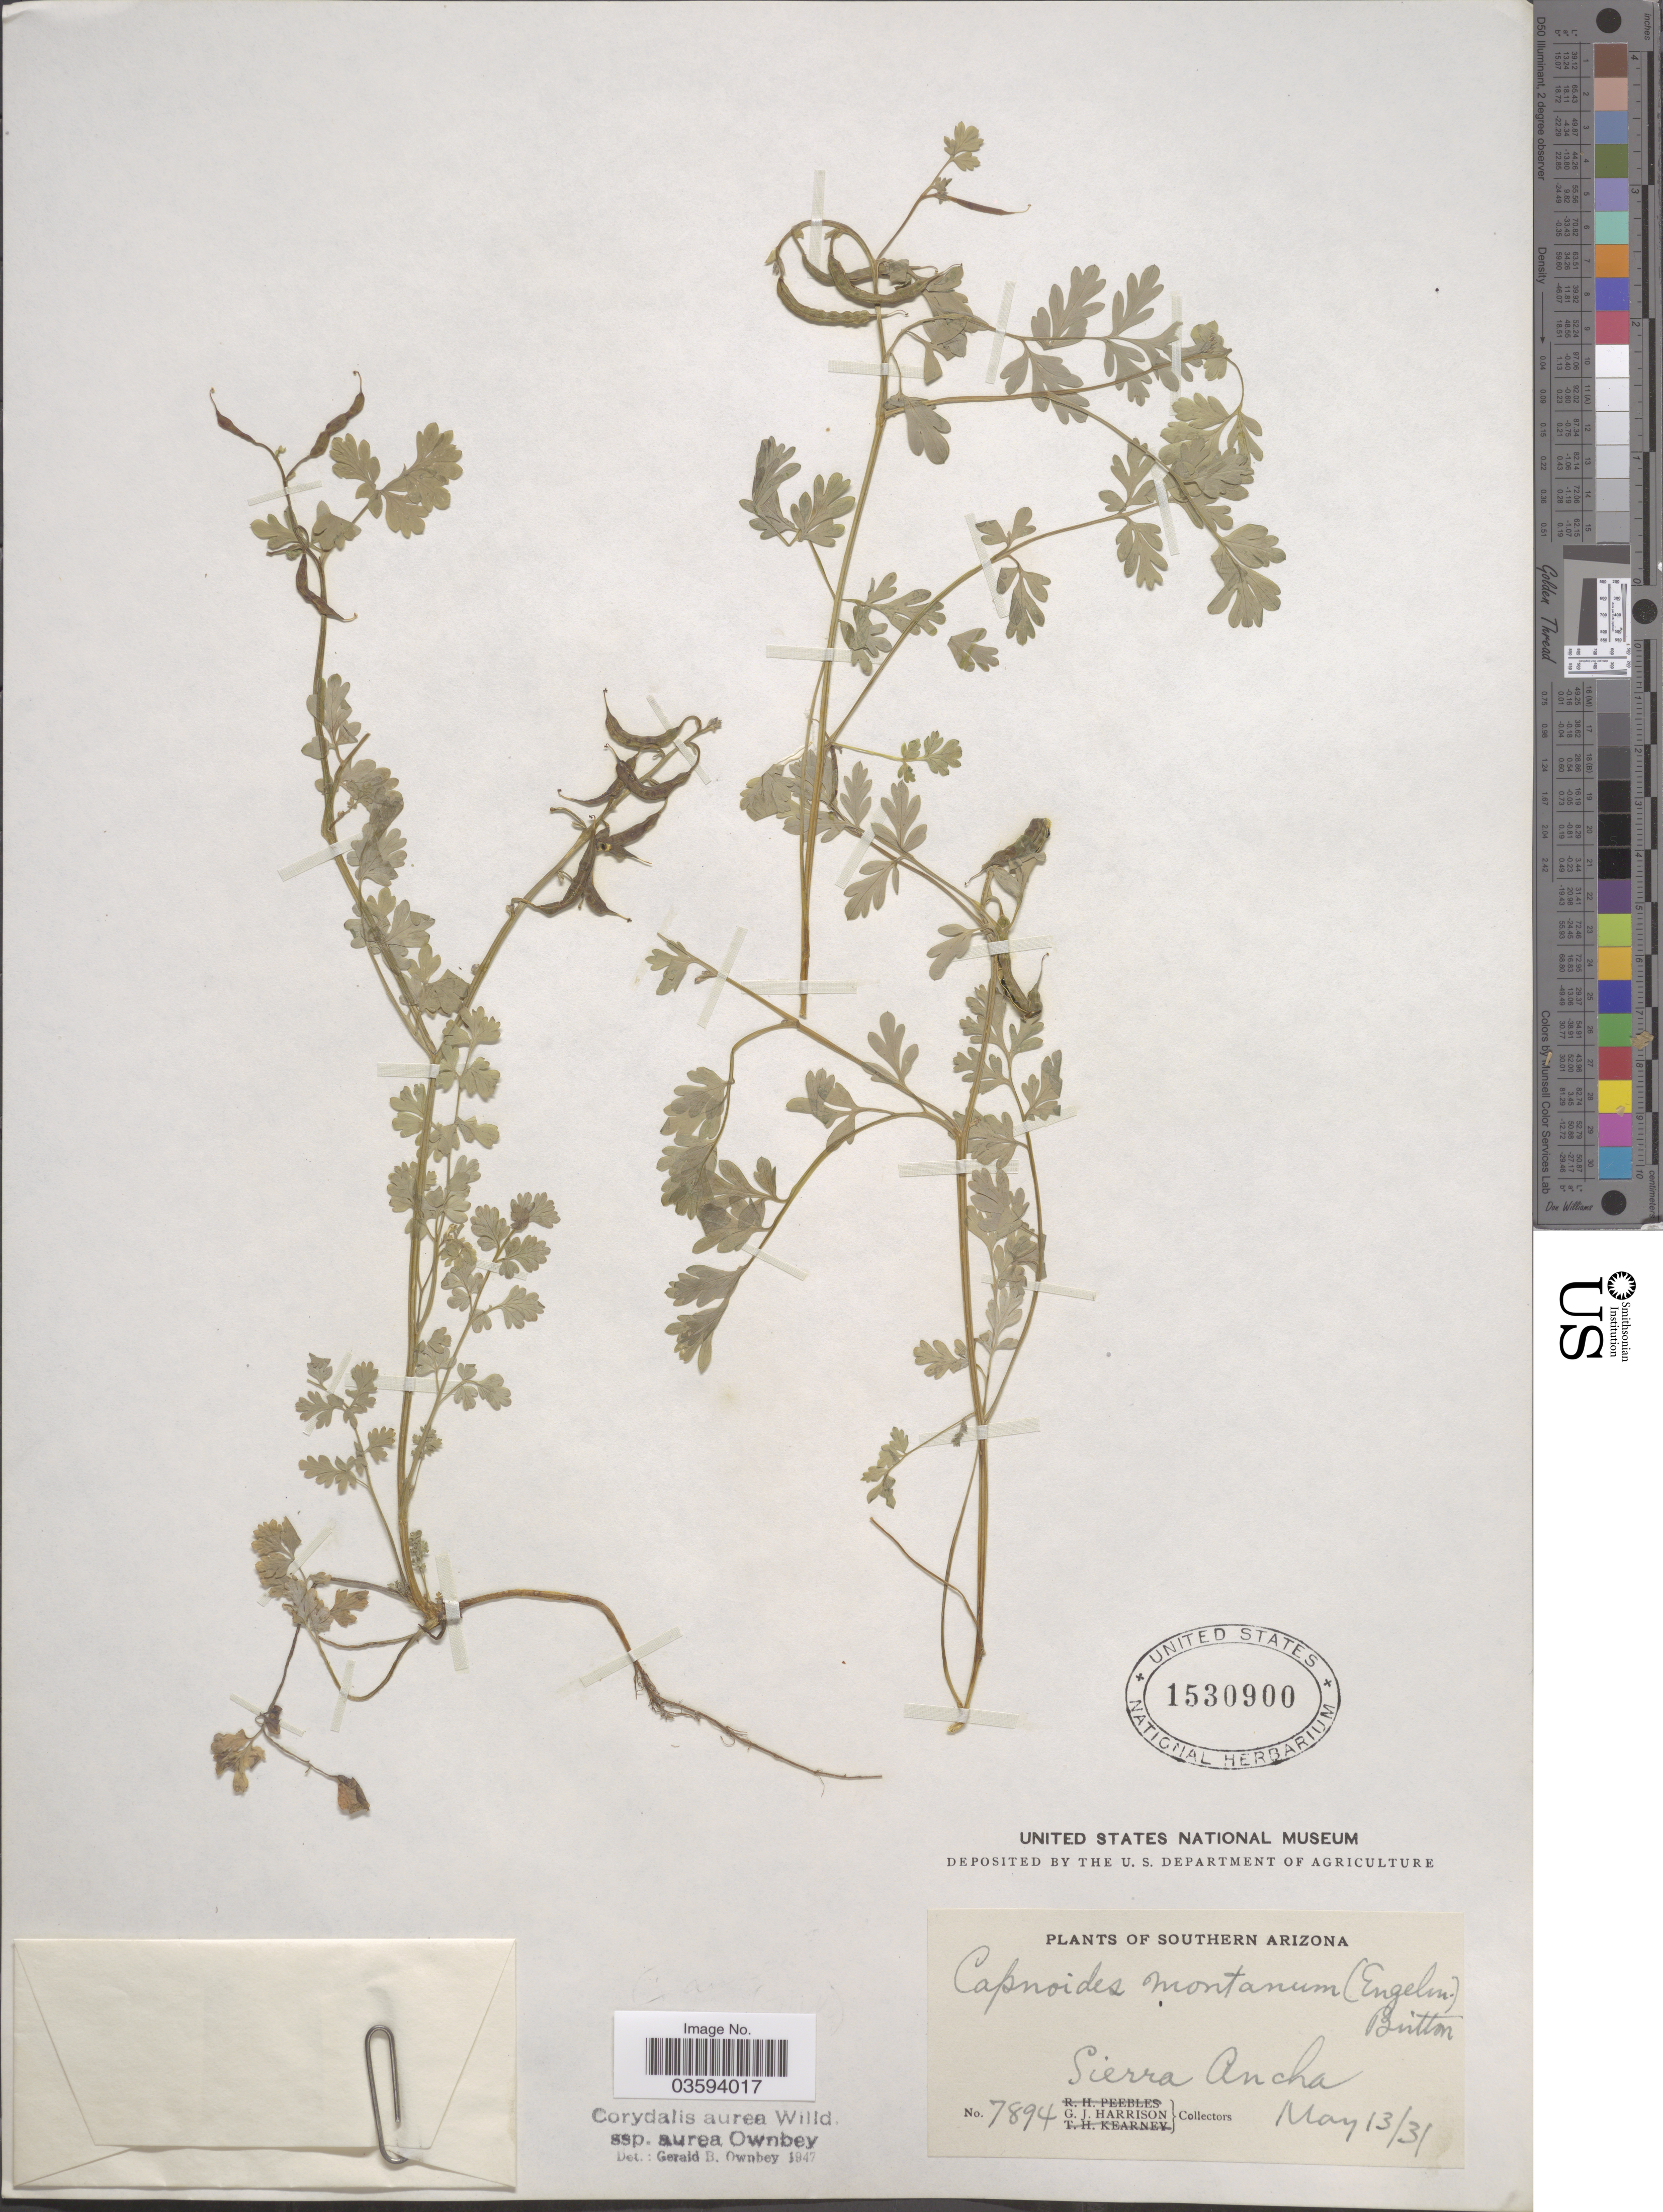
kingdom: Plantae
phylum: Tracheophyta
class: Magnoliopsida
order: Ranunculales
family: Papaveraceae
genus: Corydalis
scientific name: Corydalis aurea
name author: Willd.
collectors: G. J. Harrison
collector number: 7894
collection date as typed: Transcribed d/m/y: 13/5/31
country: United States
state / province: Arizona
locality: Southern Arizona. Sierra Ancha.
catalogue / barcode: US 1530900